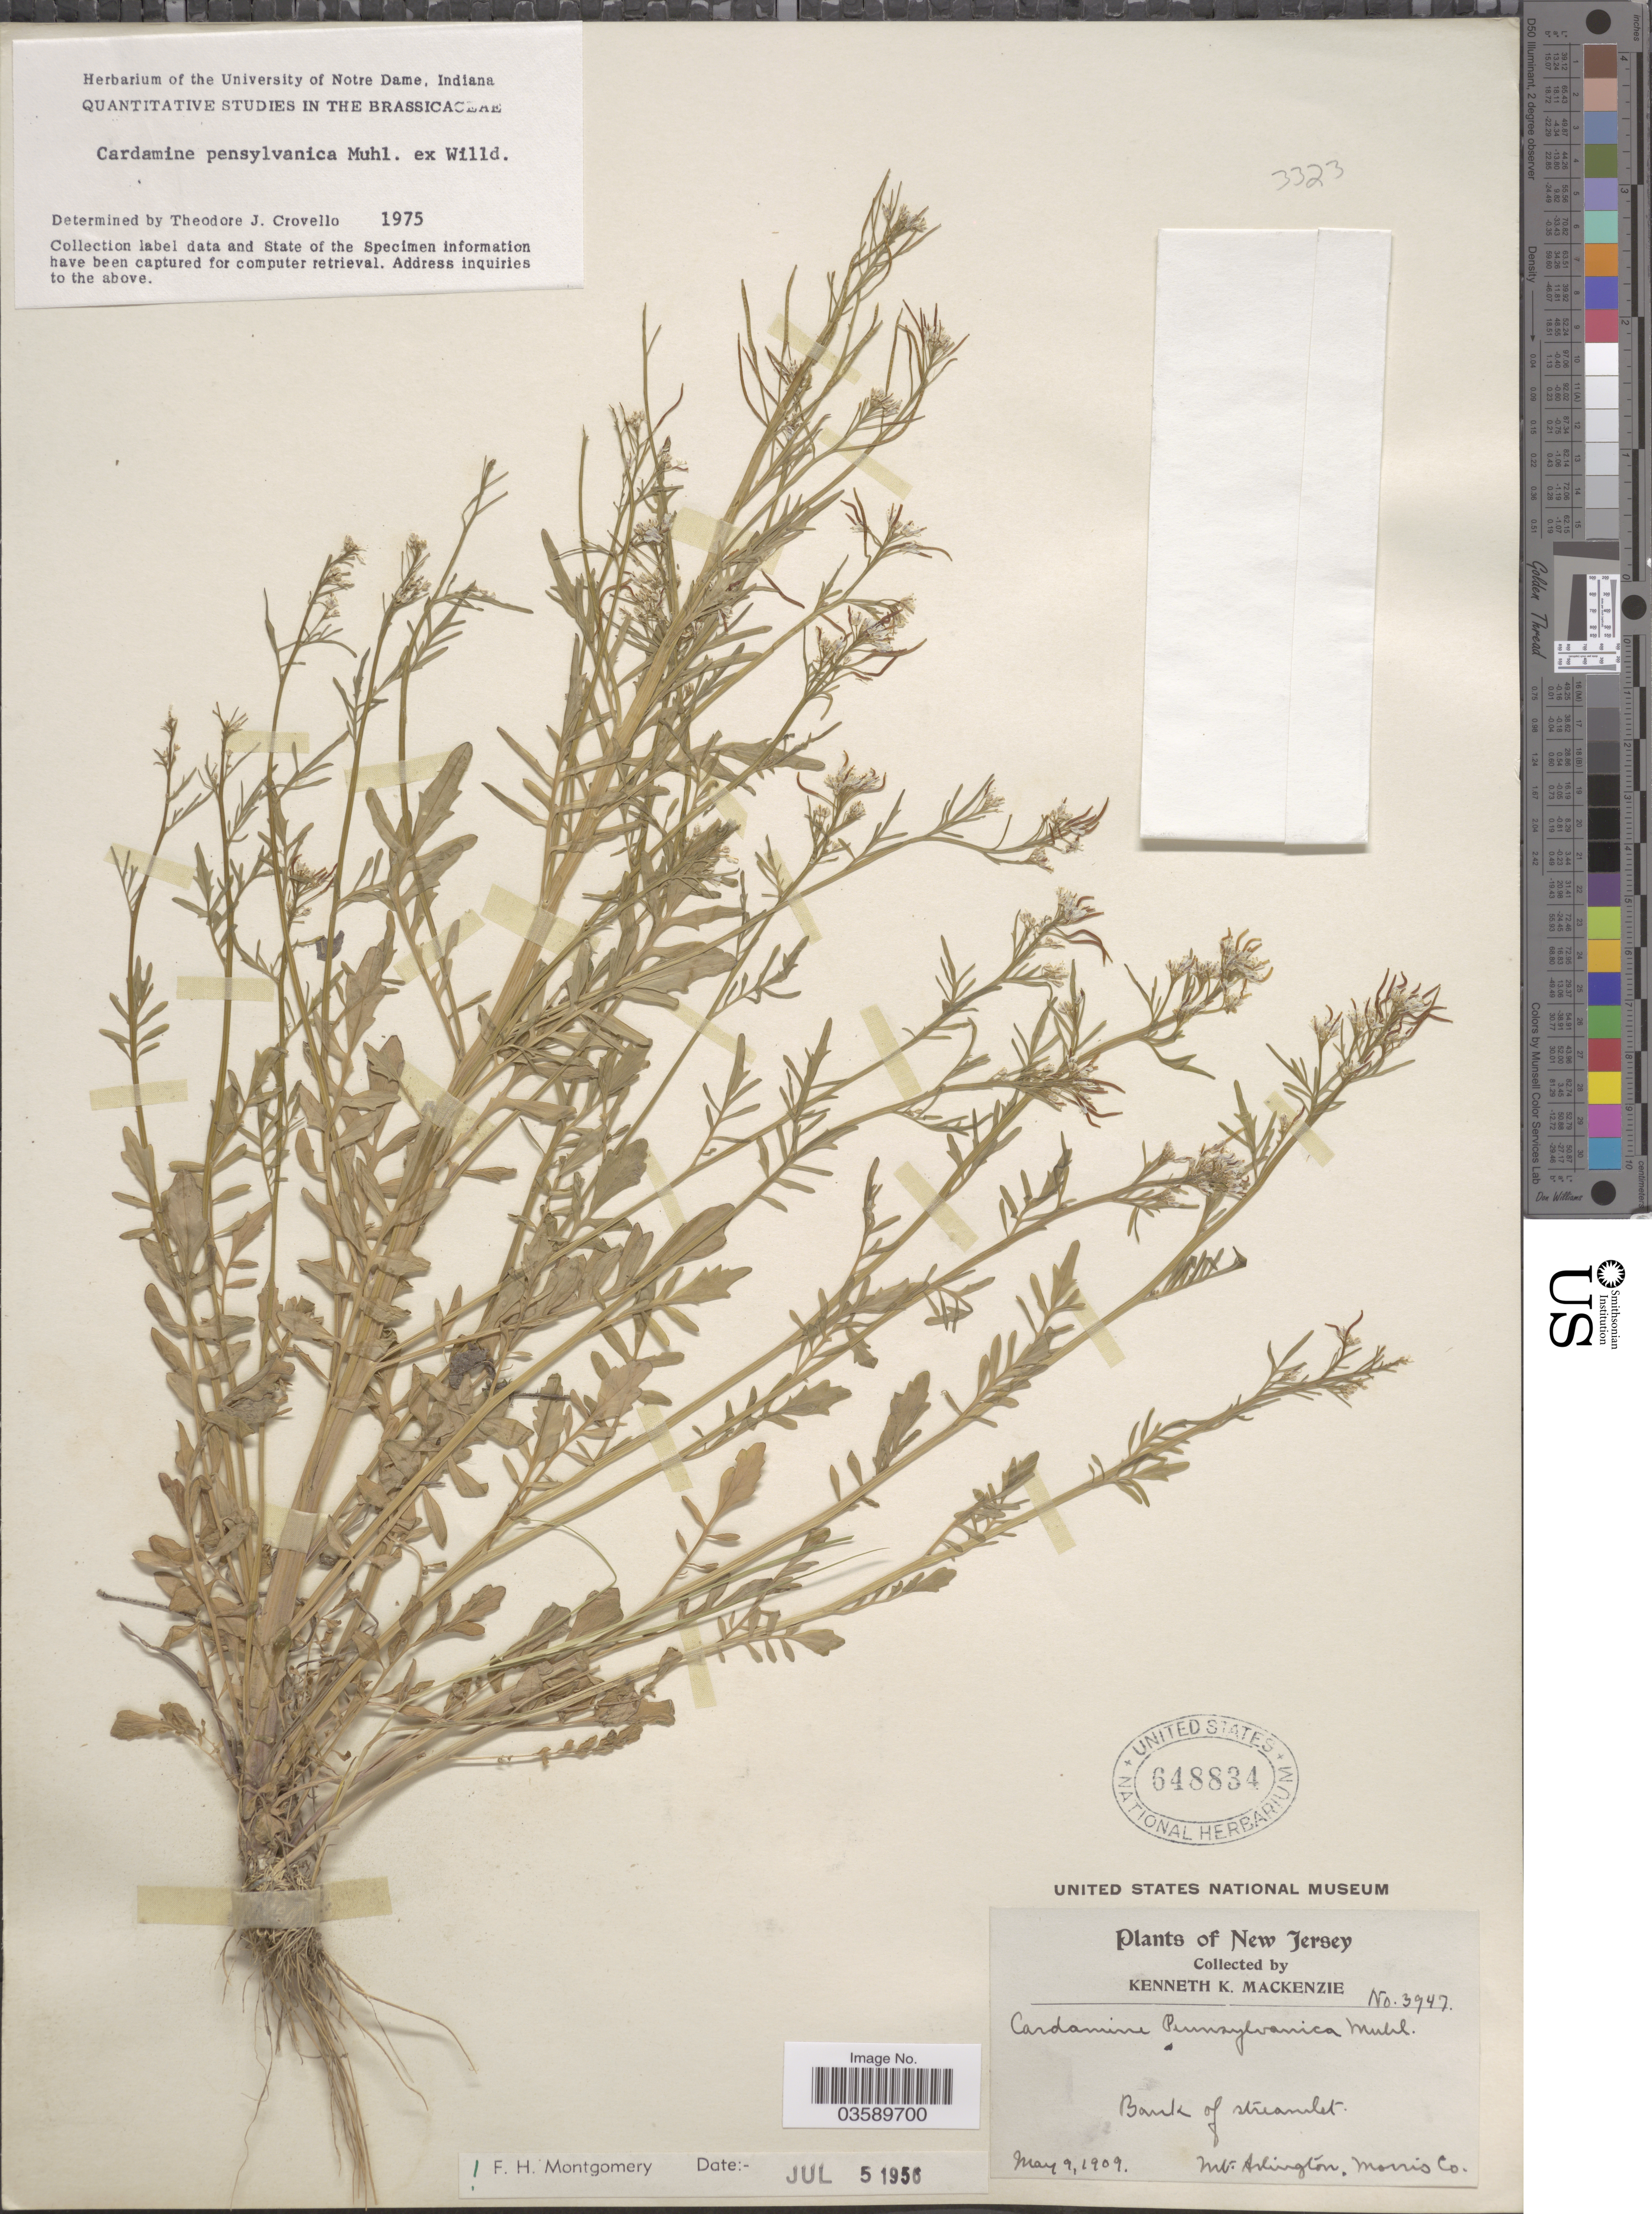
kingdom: Plantae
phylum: Tracheophyta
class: Magnoliopsida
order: Brassicales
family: Brassicaceae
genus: Cardamine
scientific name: Cardamine pensylvanica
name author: Muhl. ex Willd.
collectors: K. K. Mackenzie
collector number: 3947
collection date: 1909-05-09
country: United States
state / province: New Jersey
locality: Bank of streamlet. Mt. Arlington, Morris Co.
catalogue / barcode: US 648834